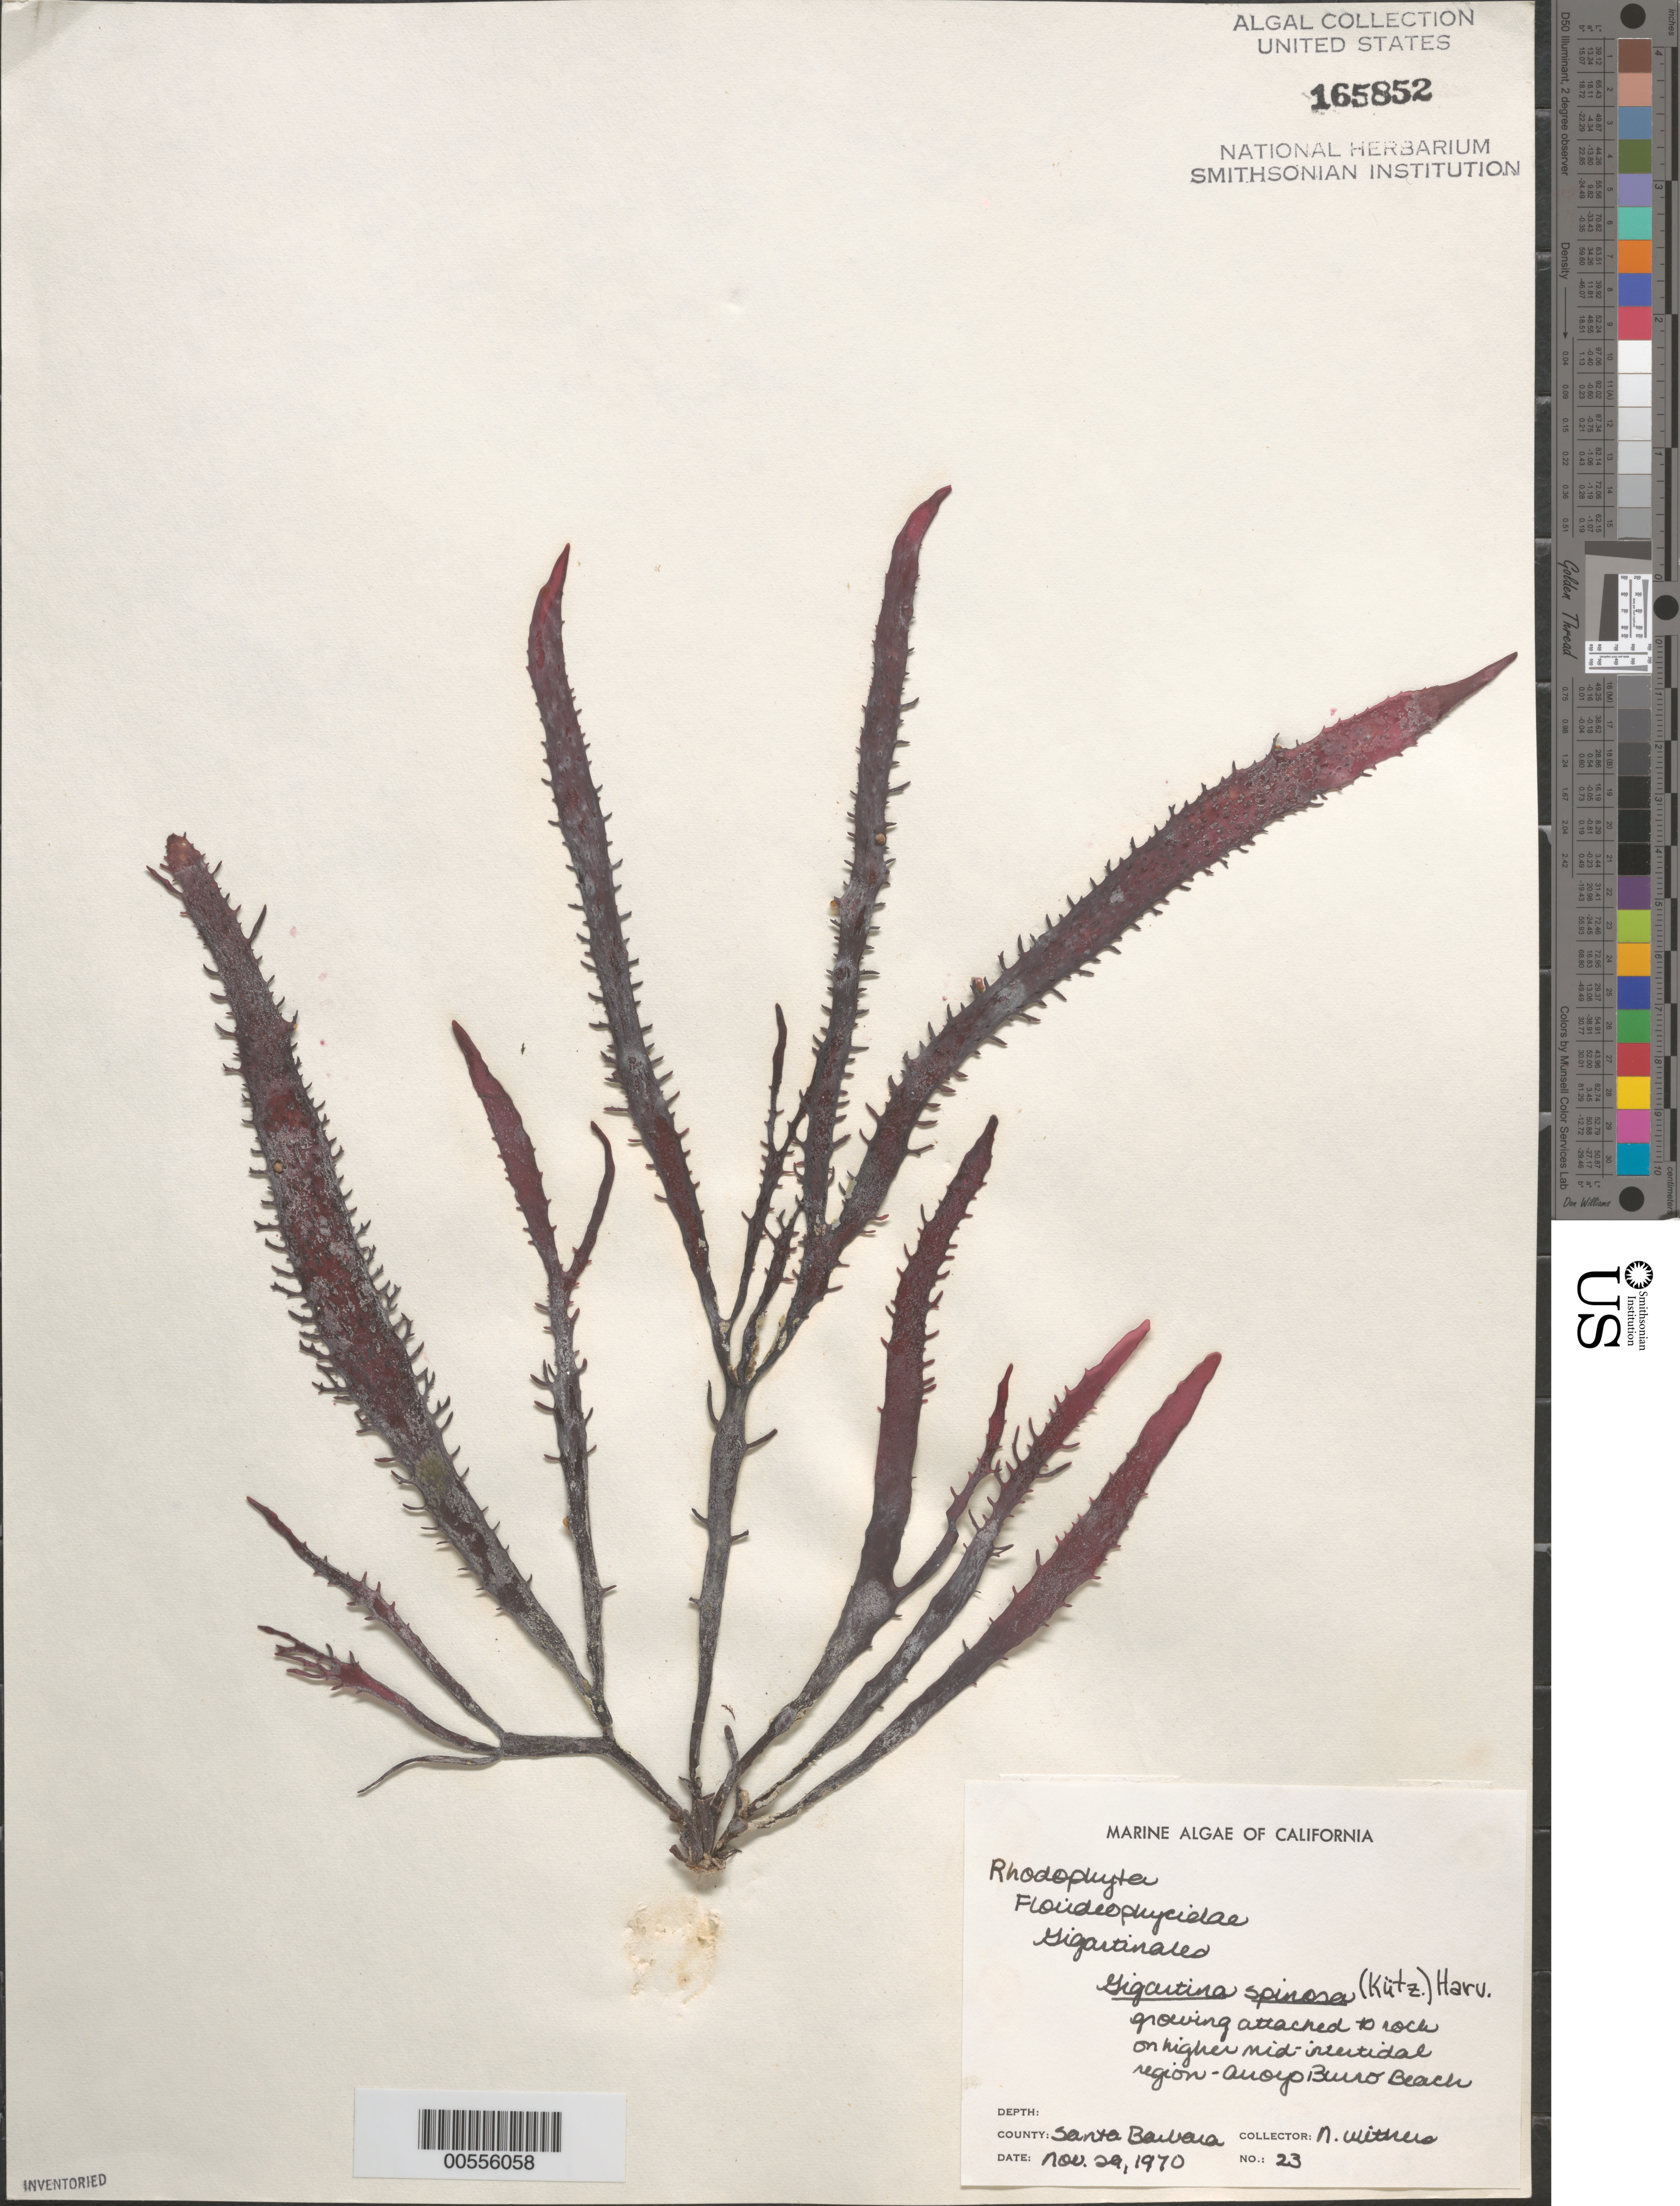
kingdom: Plantae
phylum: Rhodophyta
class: Florideophyceae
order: Gigartinales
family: Gigartinaceae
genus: Chondracanthus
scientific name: Chondracanthus spinosus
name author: (Kütz.) Guiry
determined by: Algae name updating Project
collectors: N. Withers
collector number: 23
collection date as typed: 29 Nov 1970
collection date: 1970-11-29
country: United States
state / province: California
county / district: Santa Barbara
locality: Arroyo Burro Beach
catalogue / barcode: US 165852